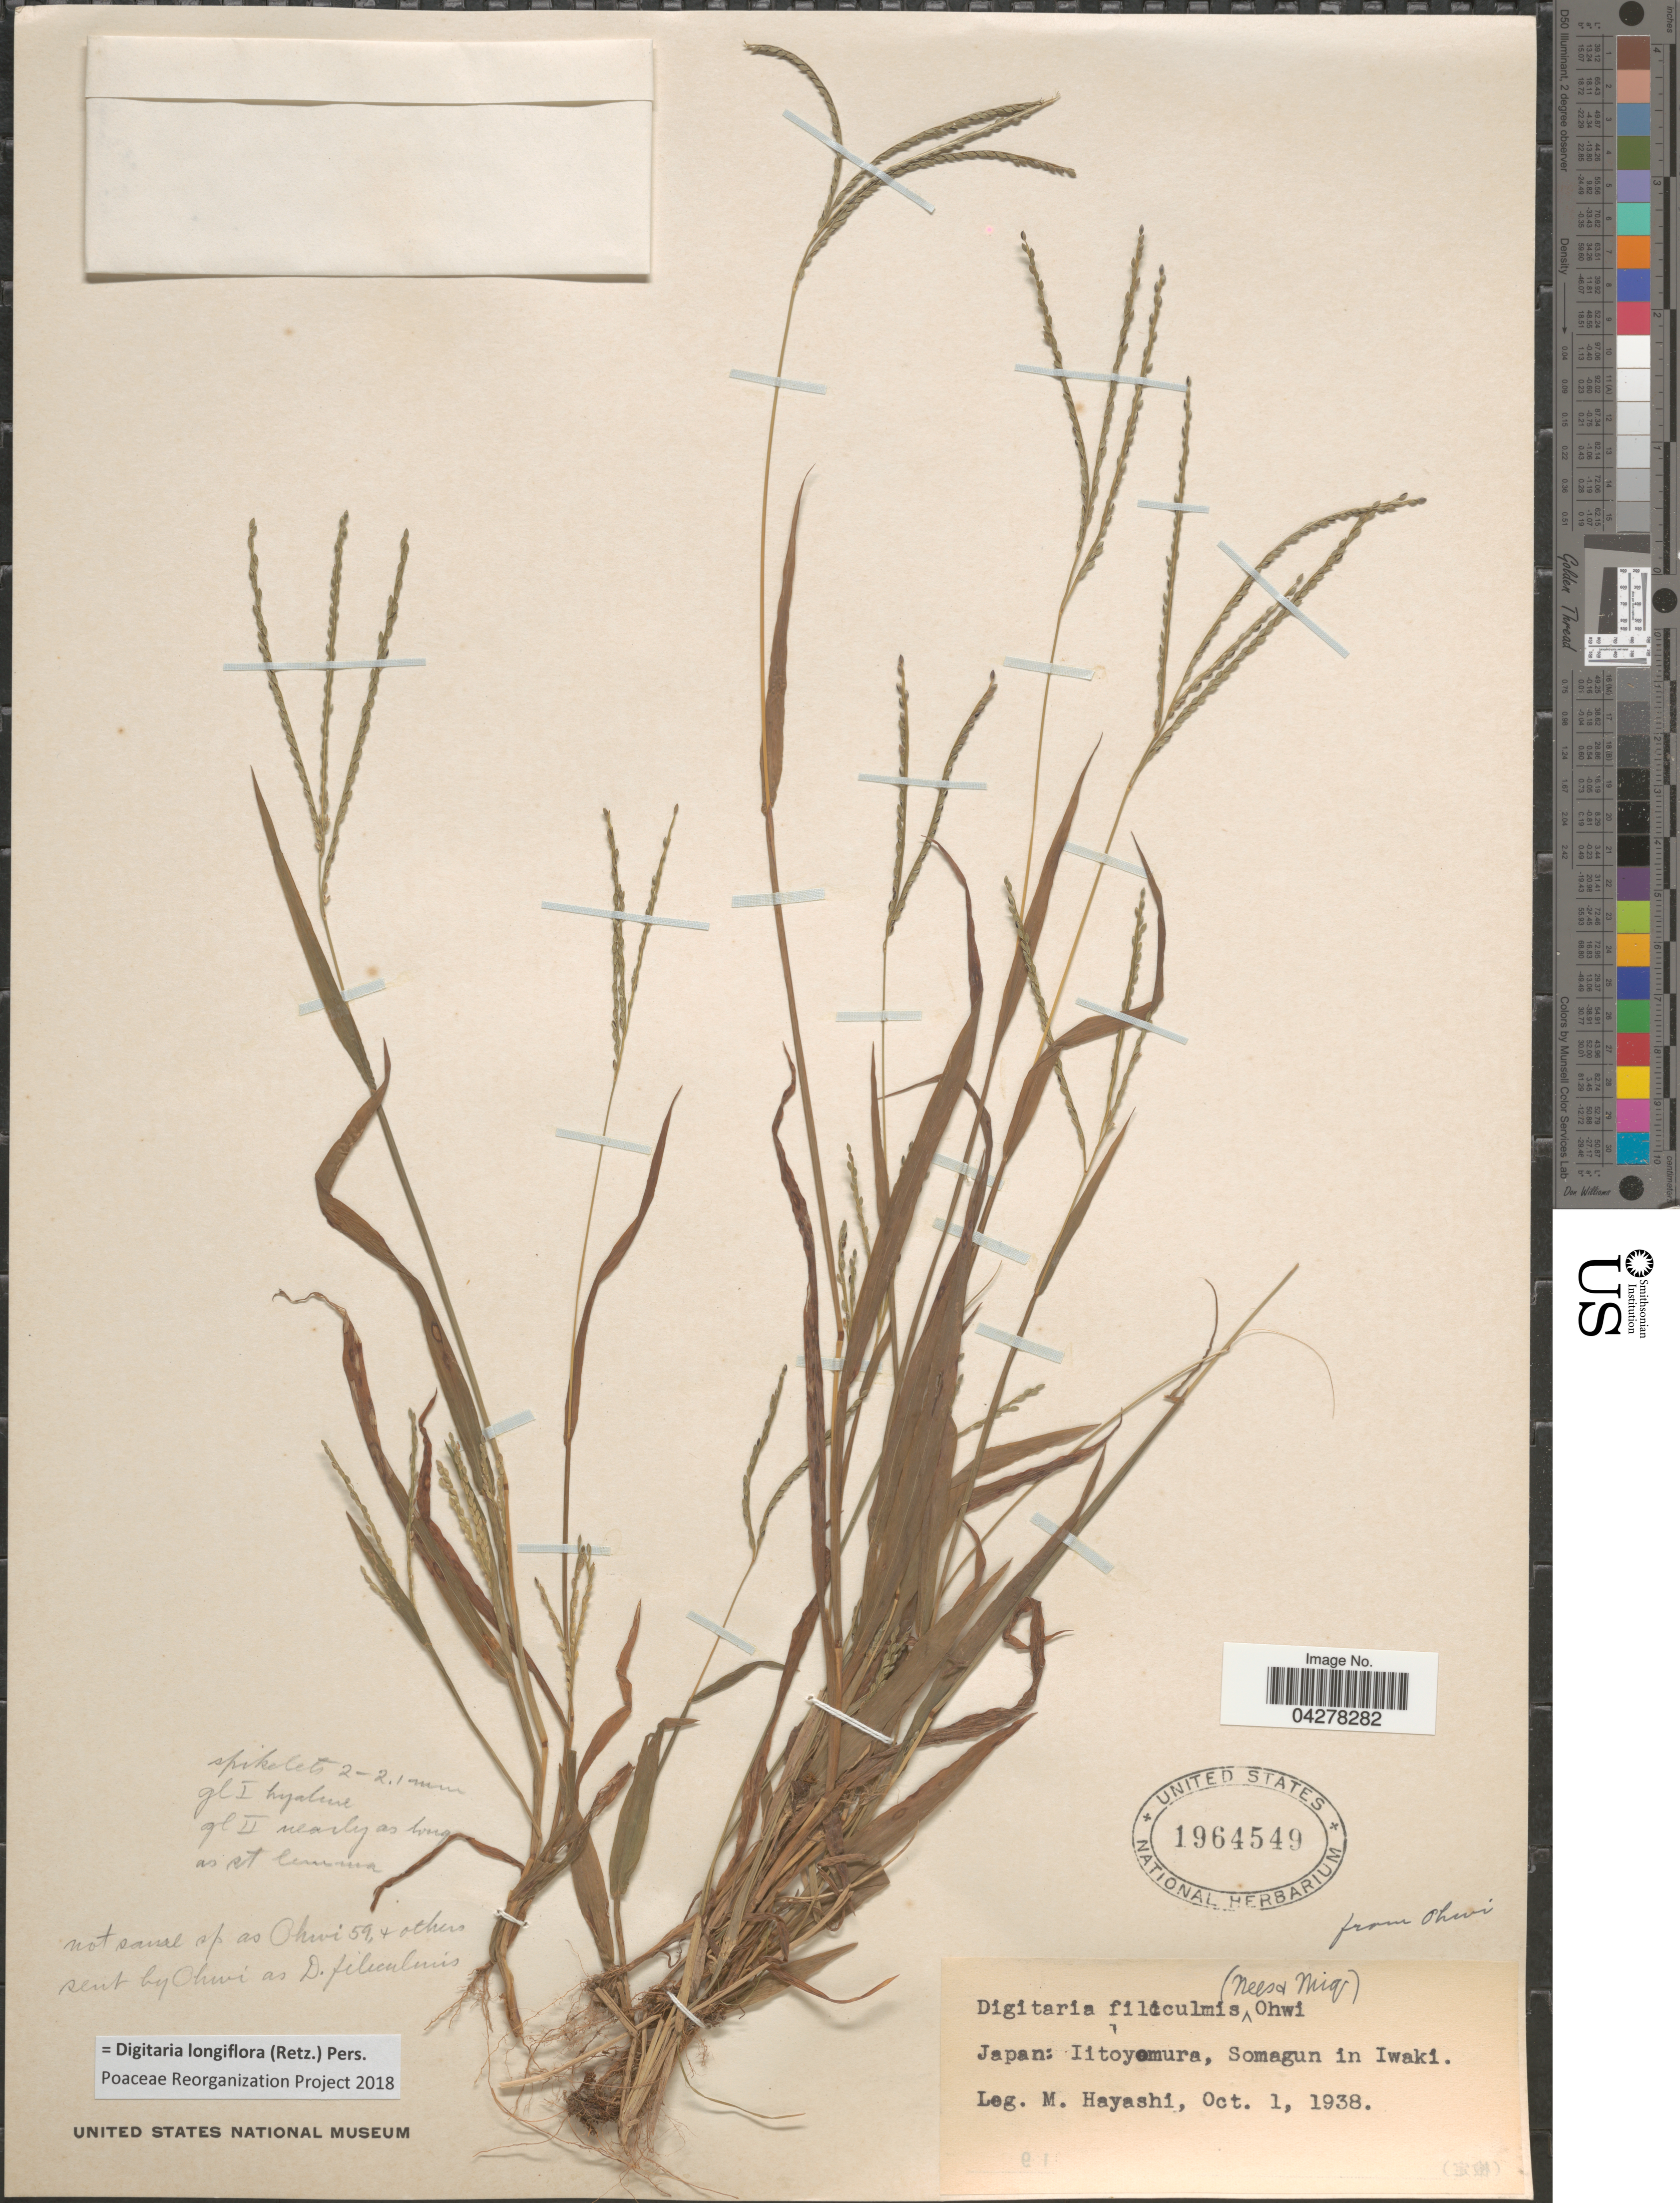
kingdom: Plantae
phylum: Tracheophyta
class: Liliopsida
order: Poales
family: Poaceae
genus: Digitaria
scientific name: Digitaria longiflora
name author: (Retz.) Pers.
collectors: M. Hayashi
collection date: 1938-10-01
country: Japan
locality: Iitoyo mura, Somagun in Iwaki.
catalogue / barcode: US 1964549